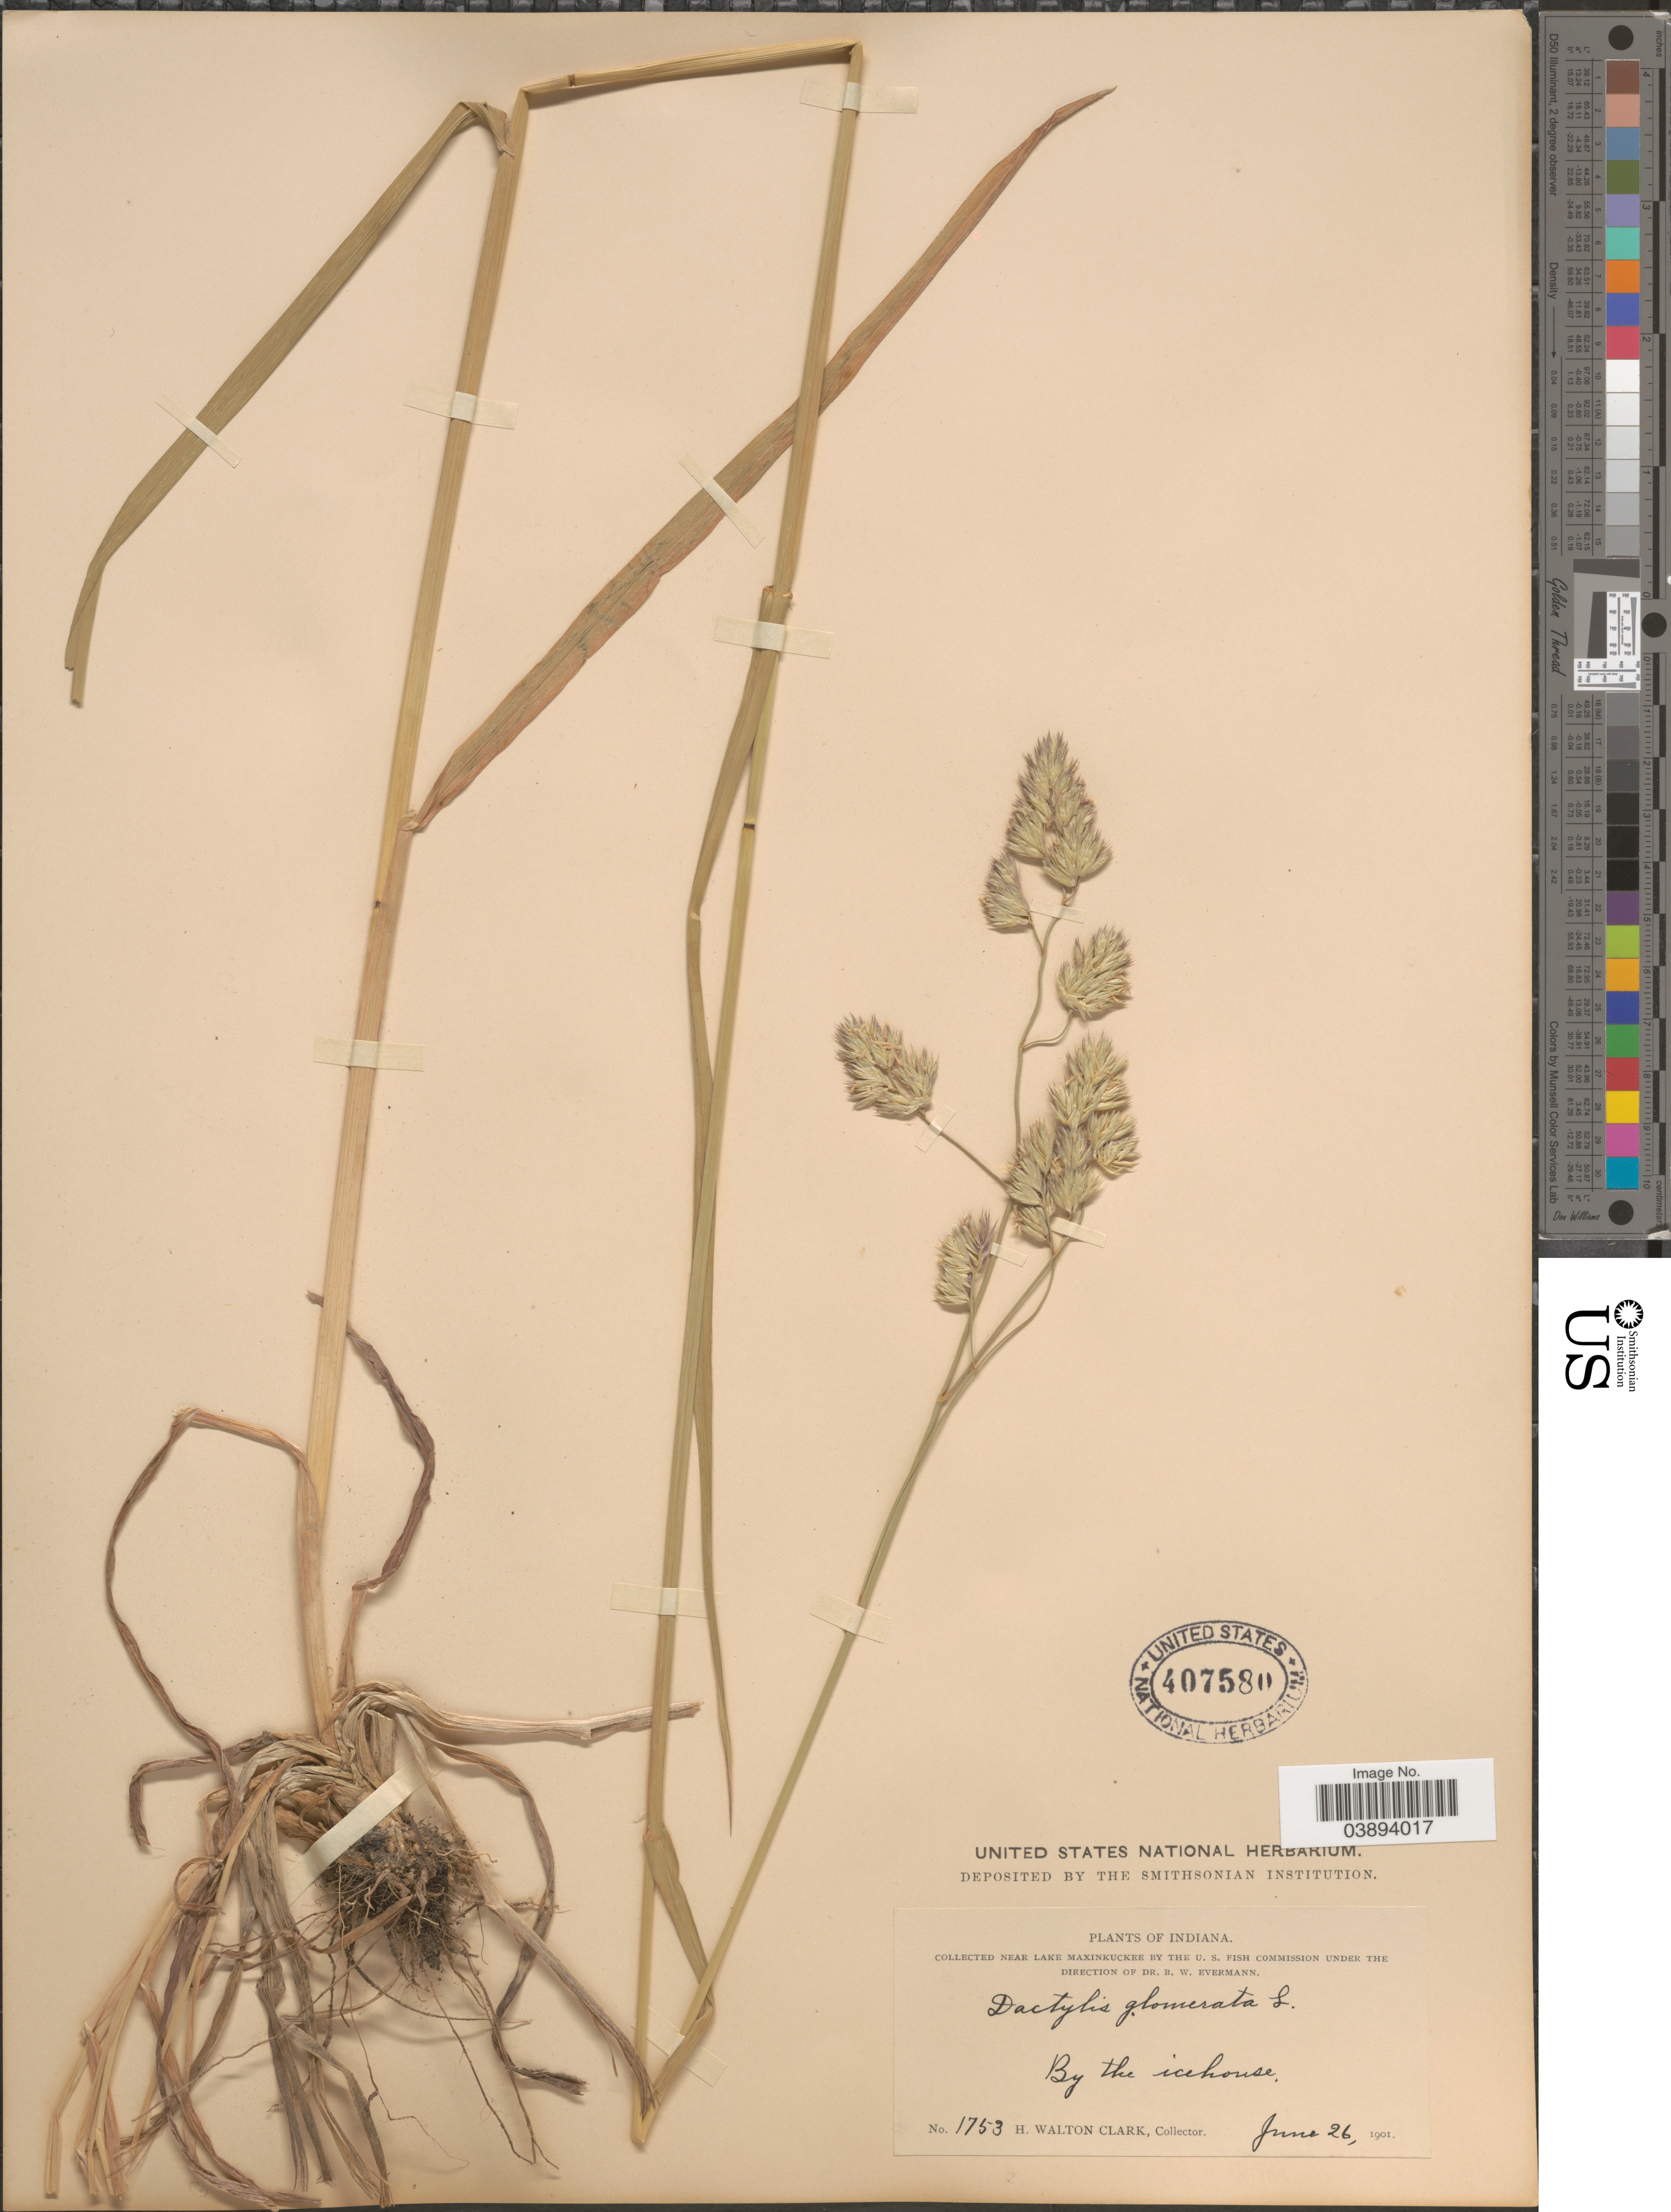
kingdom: Plantae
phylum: Tracheophyta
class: Liliopsida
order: Poales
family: Poaceae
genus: Dactylis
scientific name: Dactylis glomerata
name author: L.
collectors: H. W. Clark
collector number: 1753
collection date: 1901-06-26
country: United States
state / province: Indiana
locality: Near Lake Maxinkuckee. By the icehouse.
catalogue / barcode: US 407580